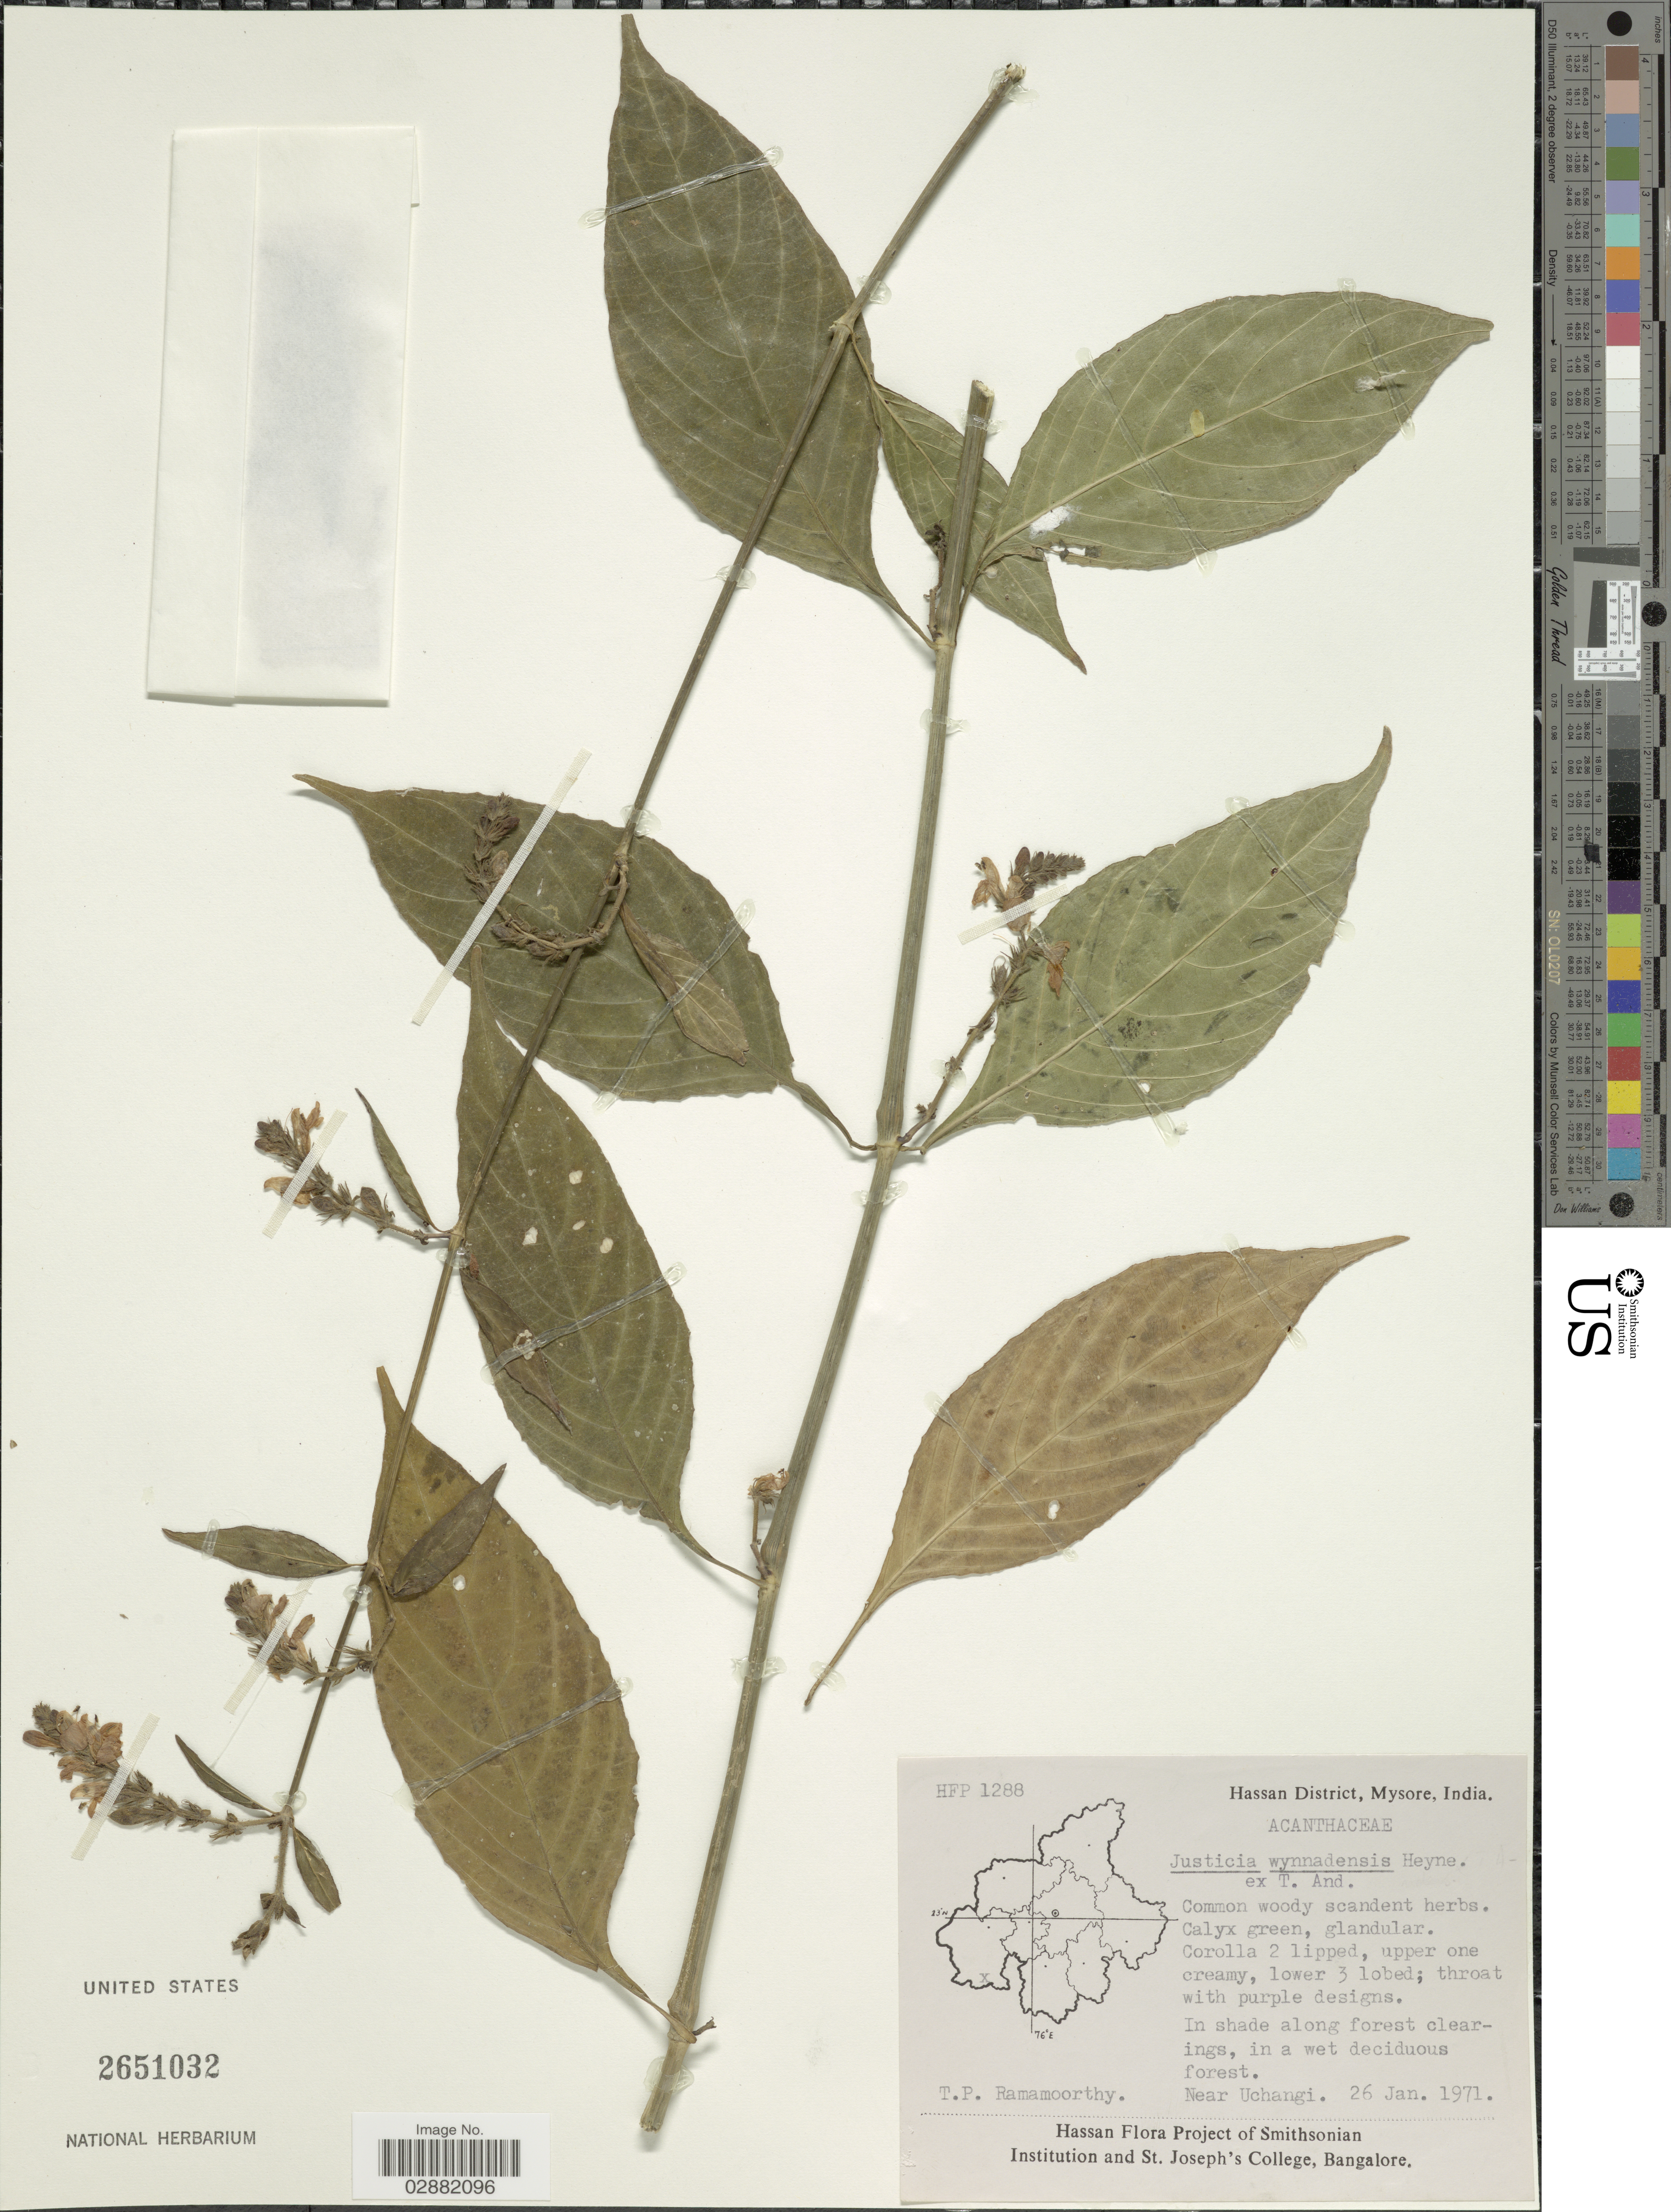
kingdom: Plantae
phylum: Tracheophyta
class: Magnoliopsida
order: Lamiales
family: Acanthaceae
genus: Justicia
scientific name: Justicia wynaadensis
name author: B. Heyne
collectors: T. P. Ramamoorthy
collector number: HFP1288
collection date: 1971-01-26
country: India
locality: Hassan District, Mysore, Near Uchangi.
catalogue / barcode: US 2651032